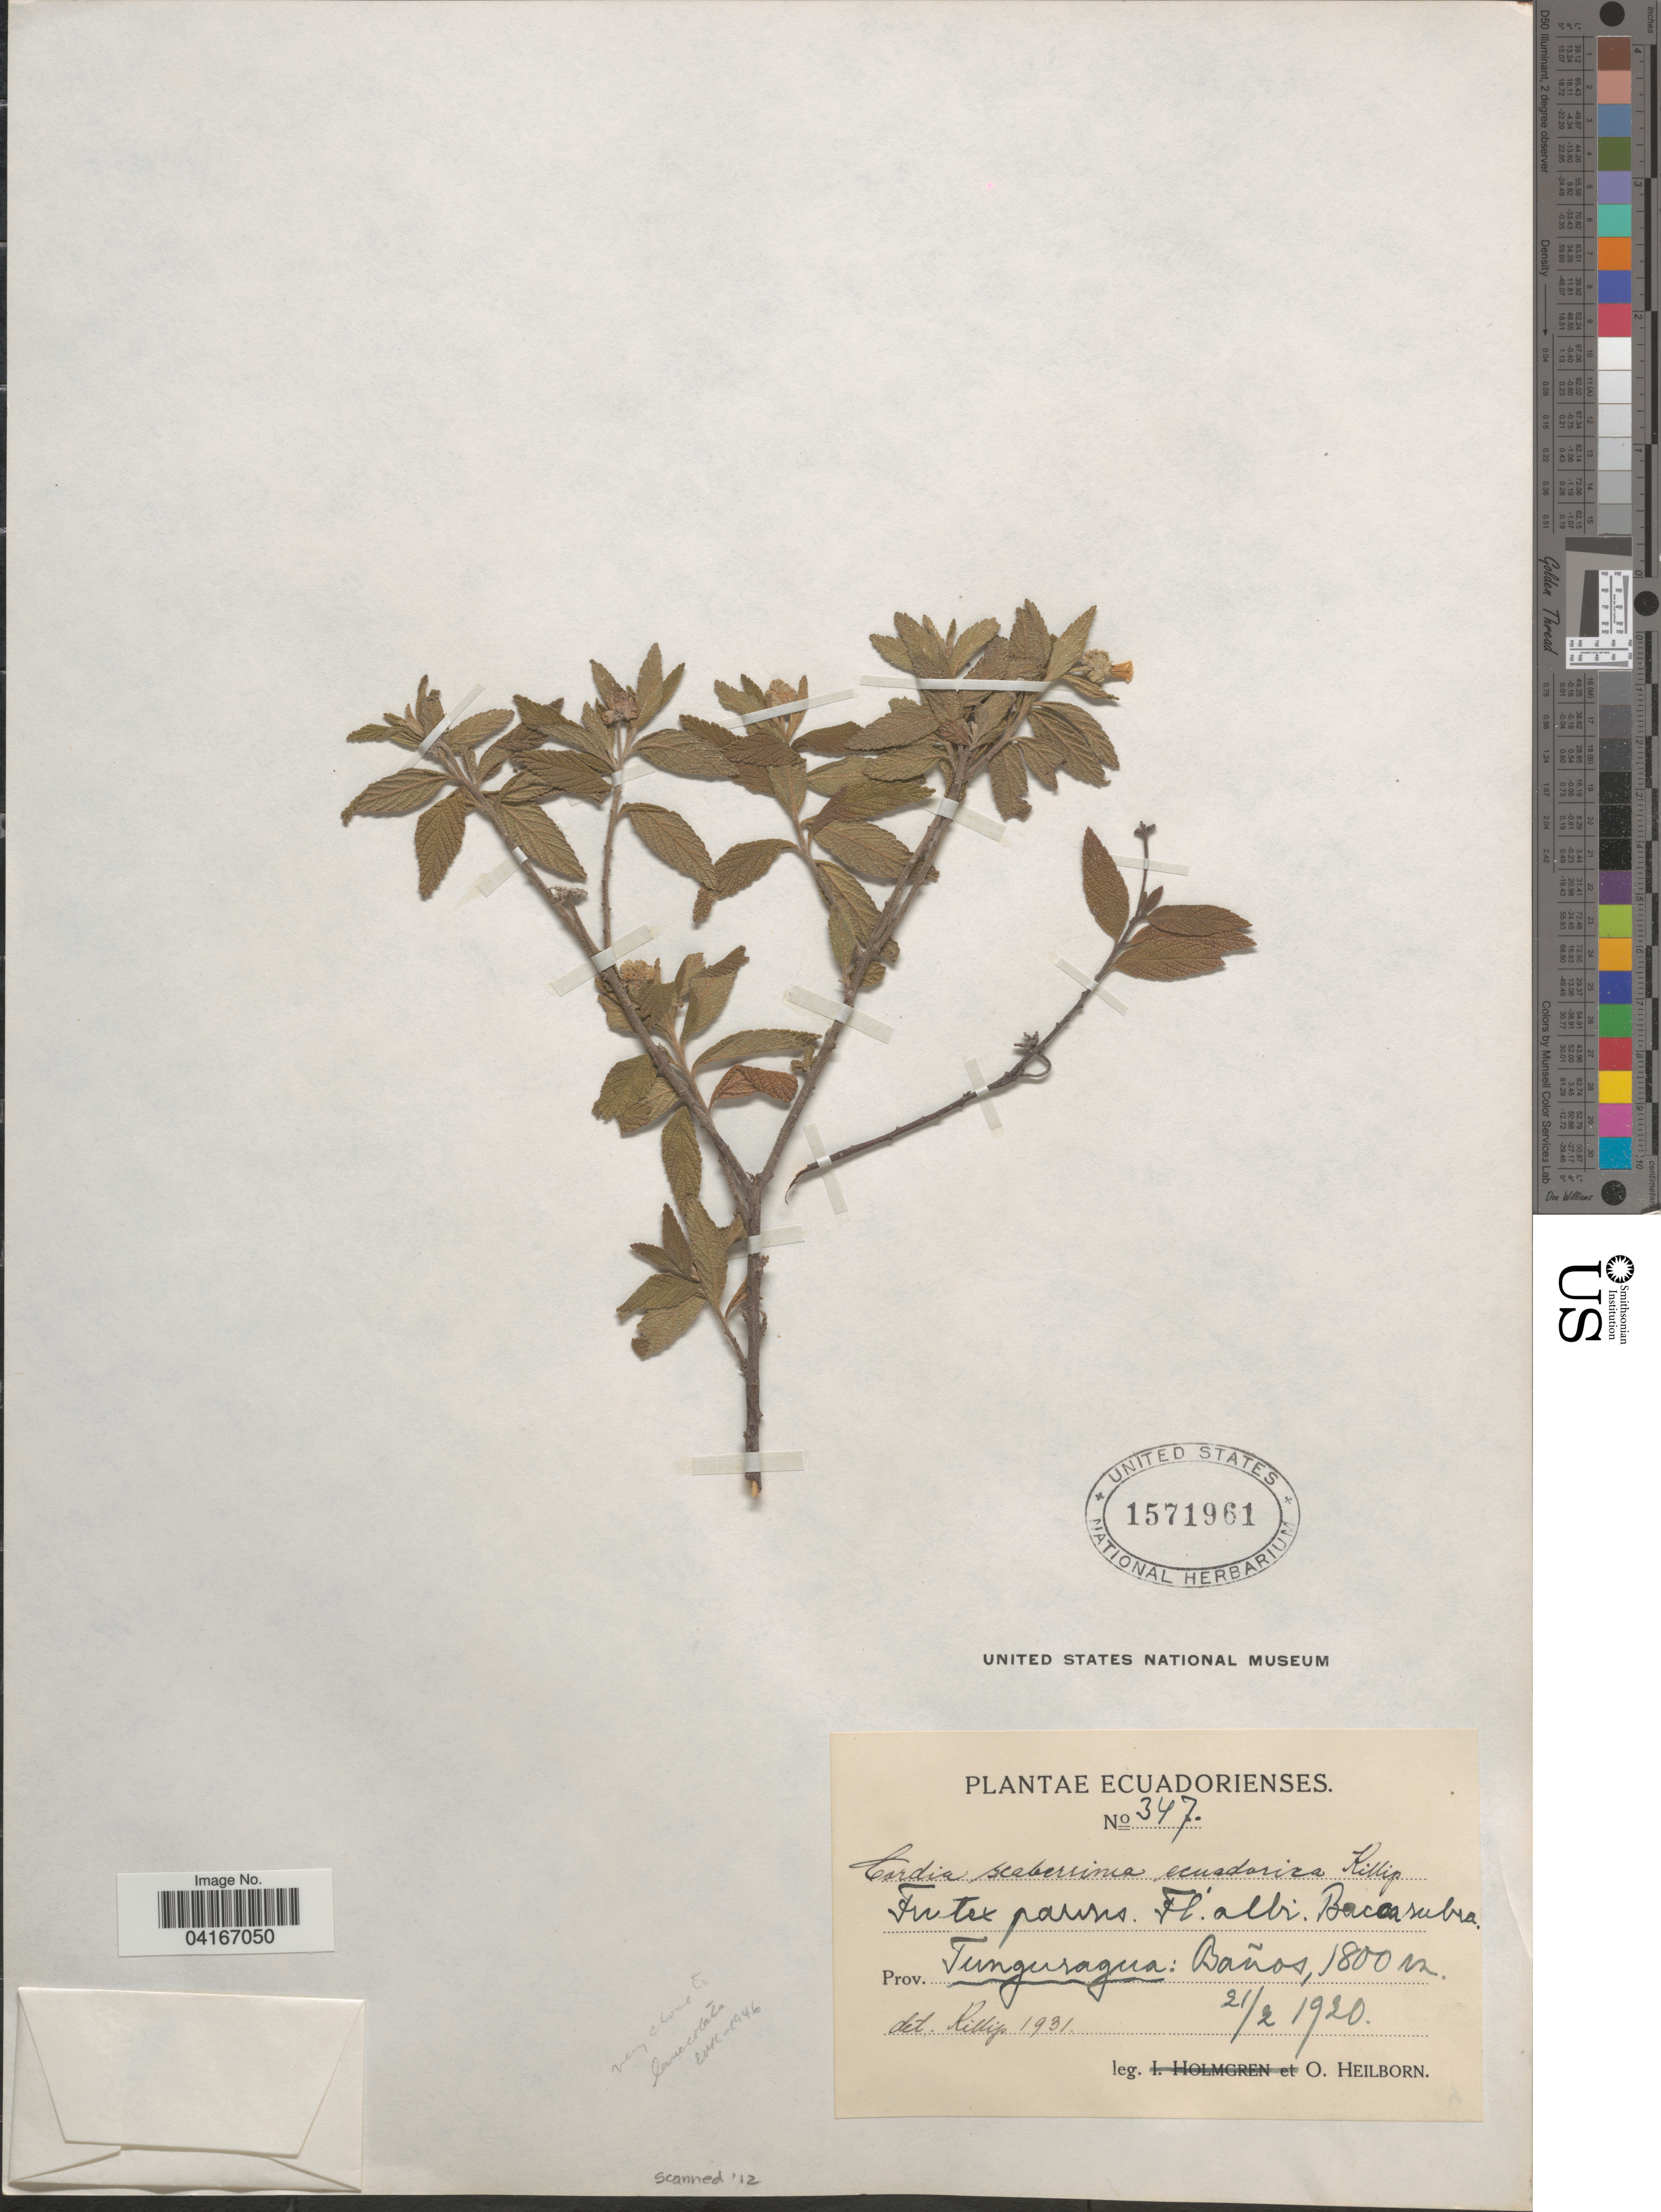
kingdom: Plantae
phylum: Tracheophyta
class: Magnoliopsida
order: Boraginales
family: Cordiaceae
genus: Cordia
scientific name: Cordia scaberrima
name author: Kunth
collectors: O. Heilborn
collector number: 347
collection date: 1920-02-21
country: Ecuador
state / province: Tungurahua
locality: Prov. Tunguragua: Baños.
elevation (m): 1800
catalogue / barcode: US 1571961